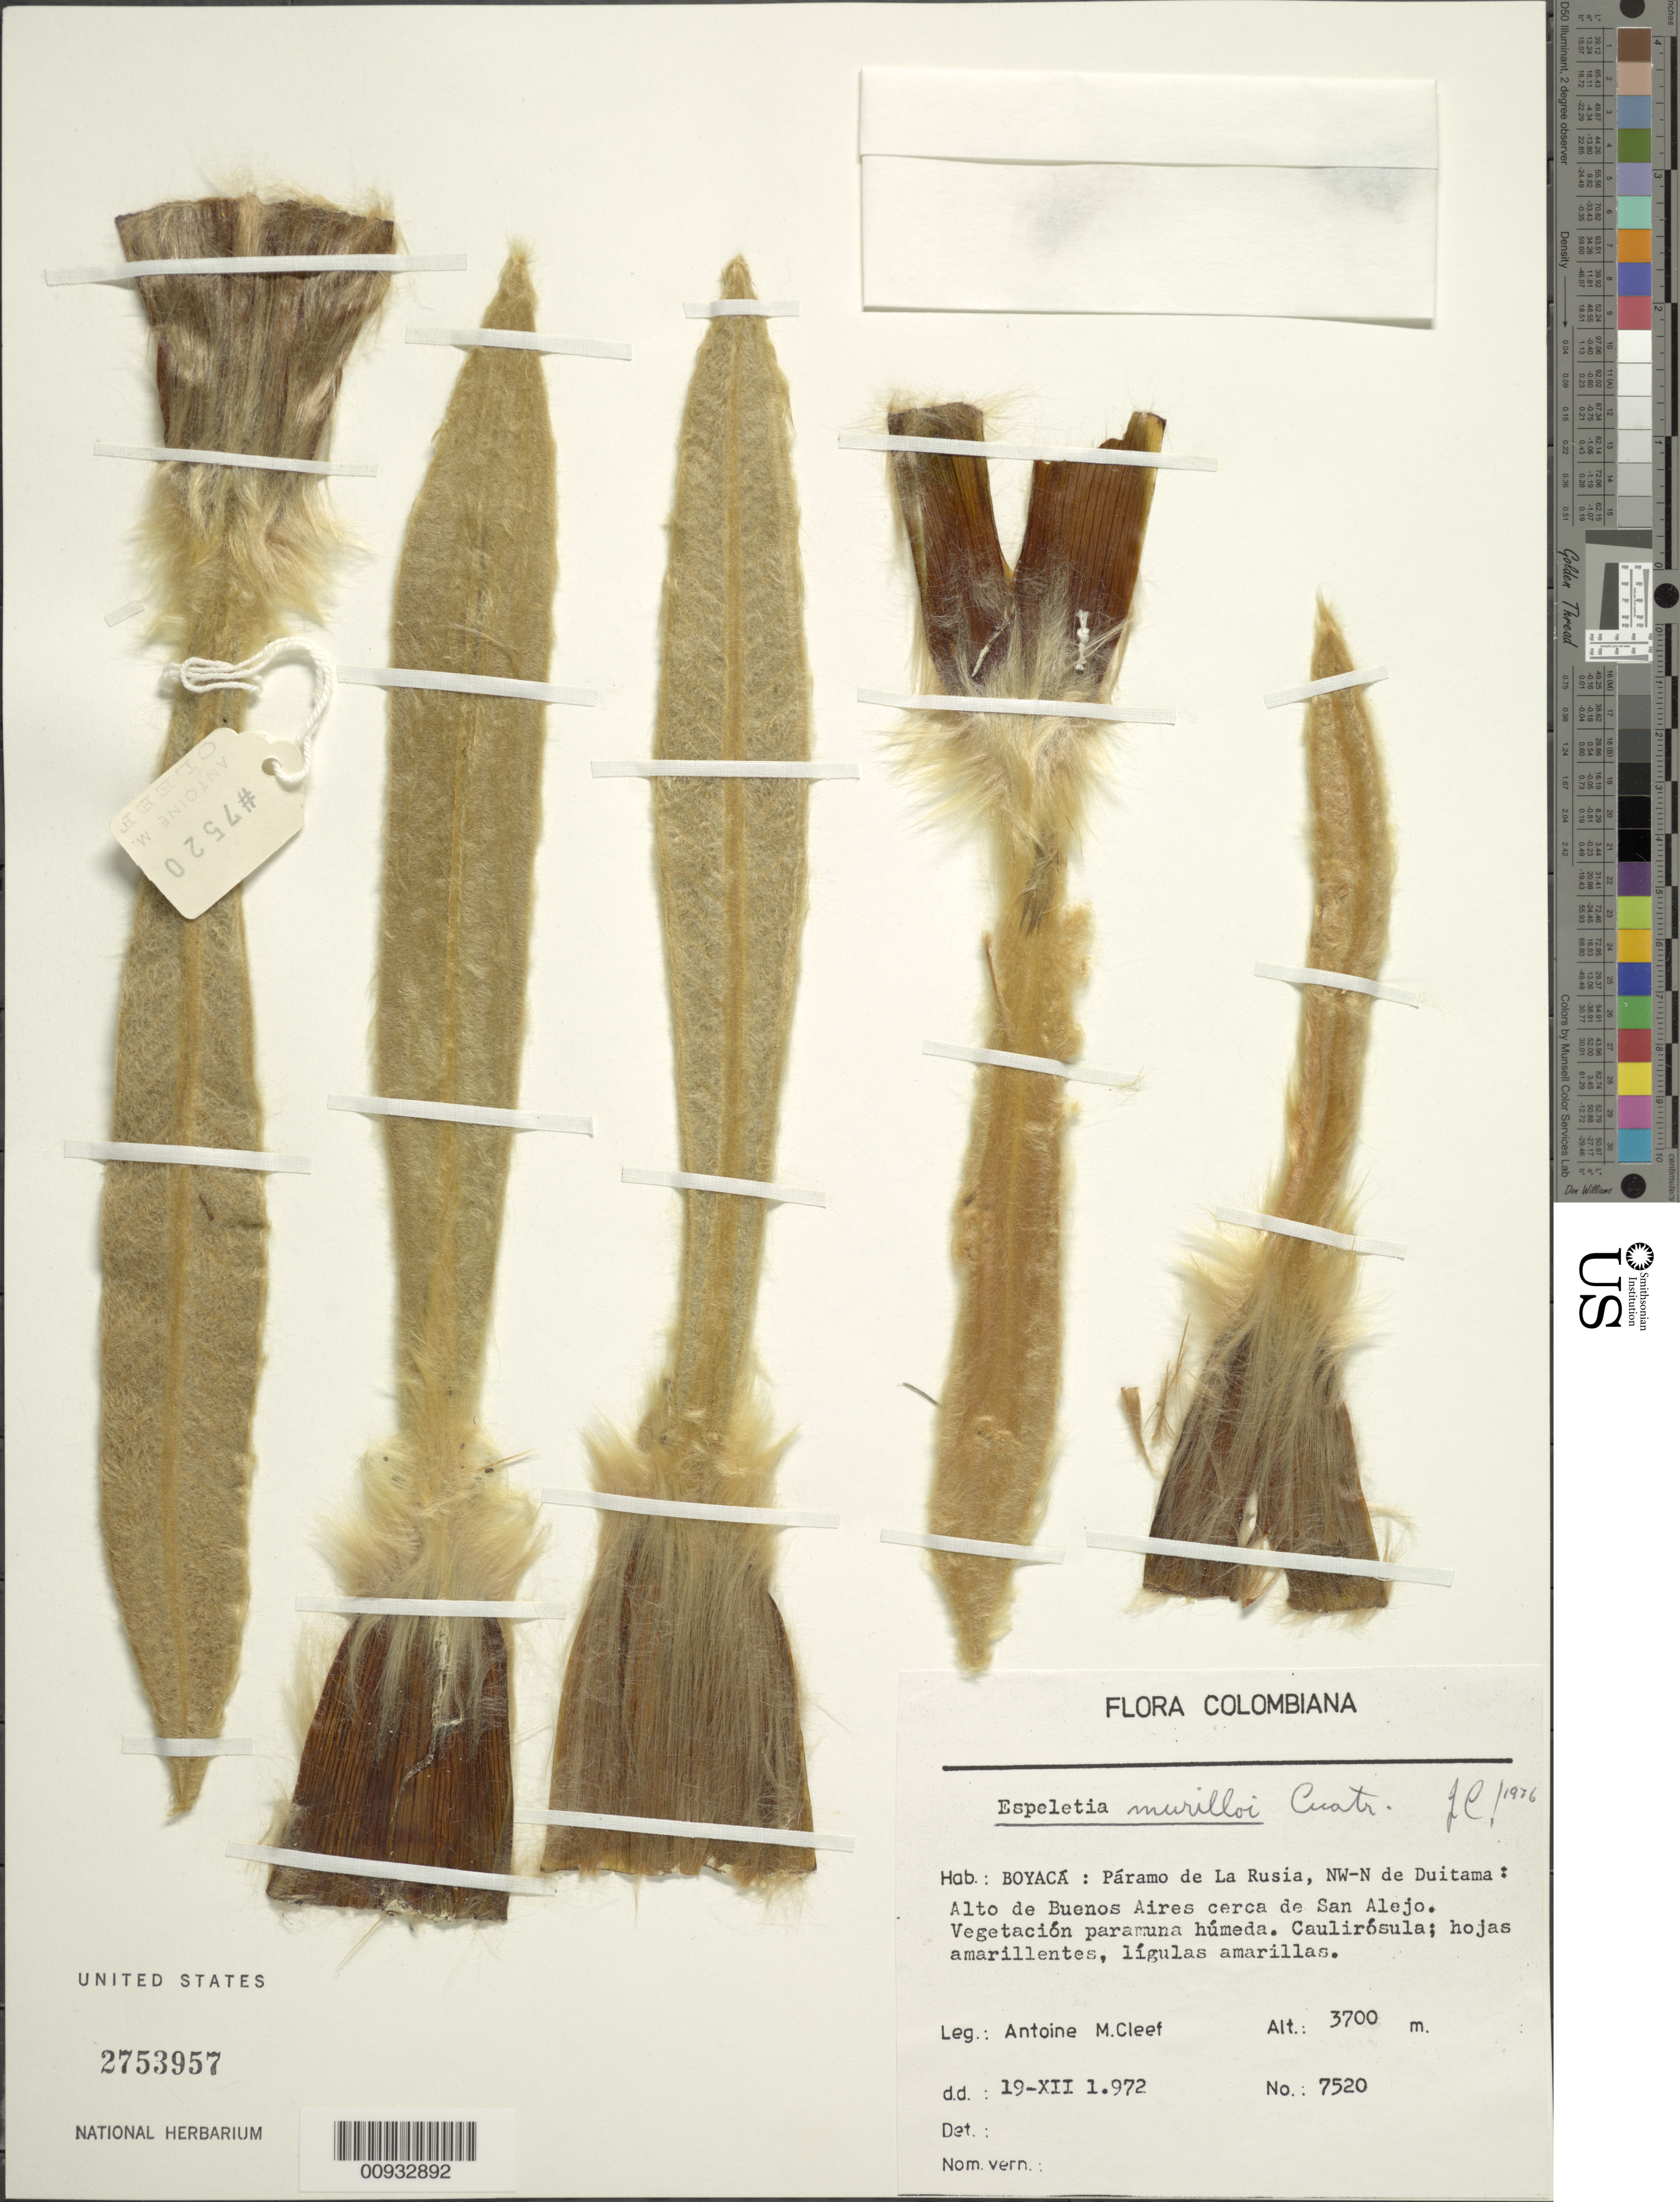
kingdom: Plantae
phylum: Tracheophyta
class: Magnoliopsida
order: Asterales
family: Asteraceae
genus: Espeletia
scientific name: Espeletia murilloi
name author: Cuatrec.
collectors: A. M. Cleef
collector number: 7520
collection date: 1972-12-19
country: Colombia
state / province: Boyacá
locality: Paramo de La Rusia, NW-N de Duitama, Alto de Buenos Aires cerca de San Alejo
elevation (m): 3700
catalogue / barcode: US 2753957